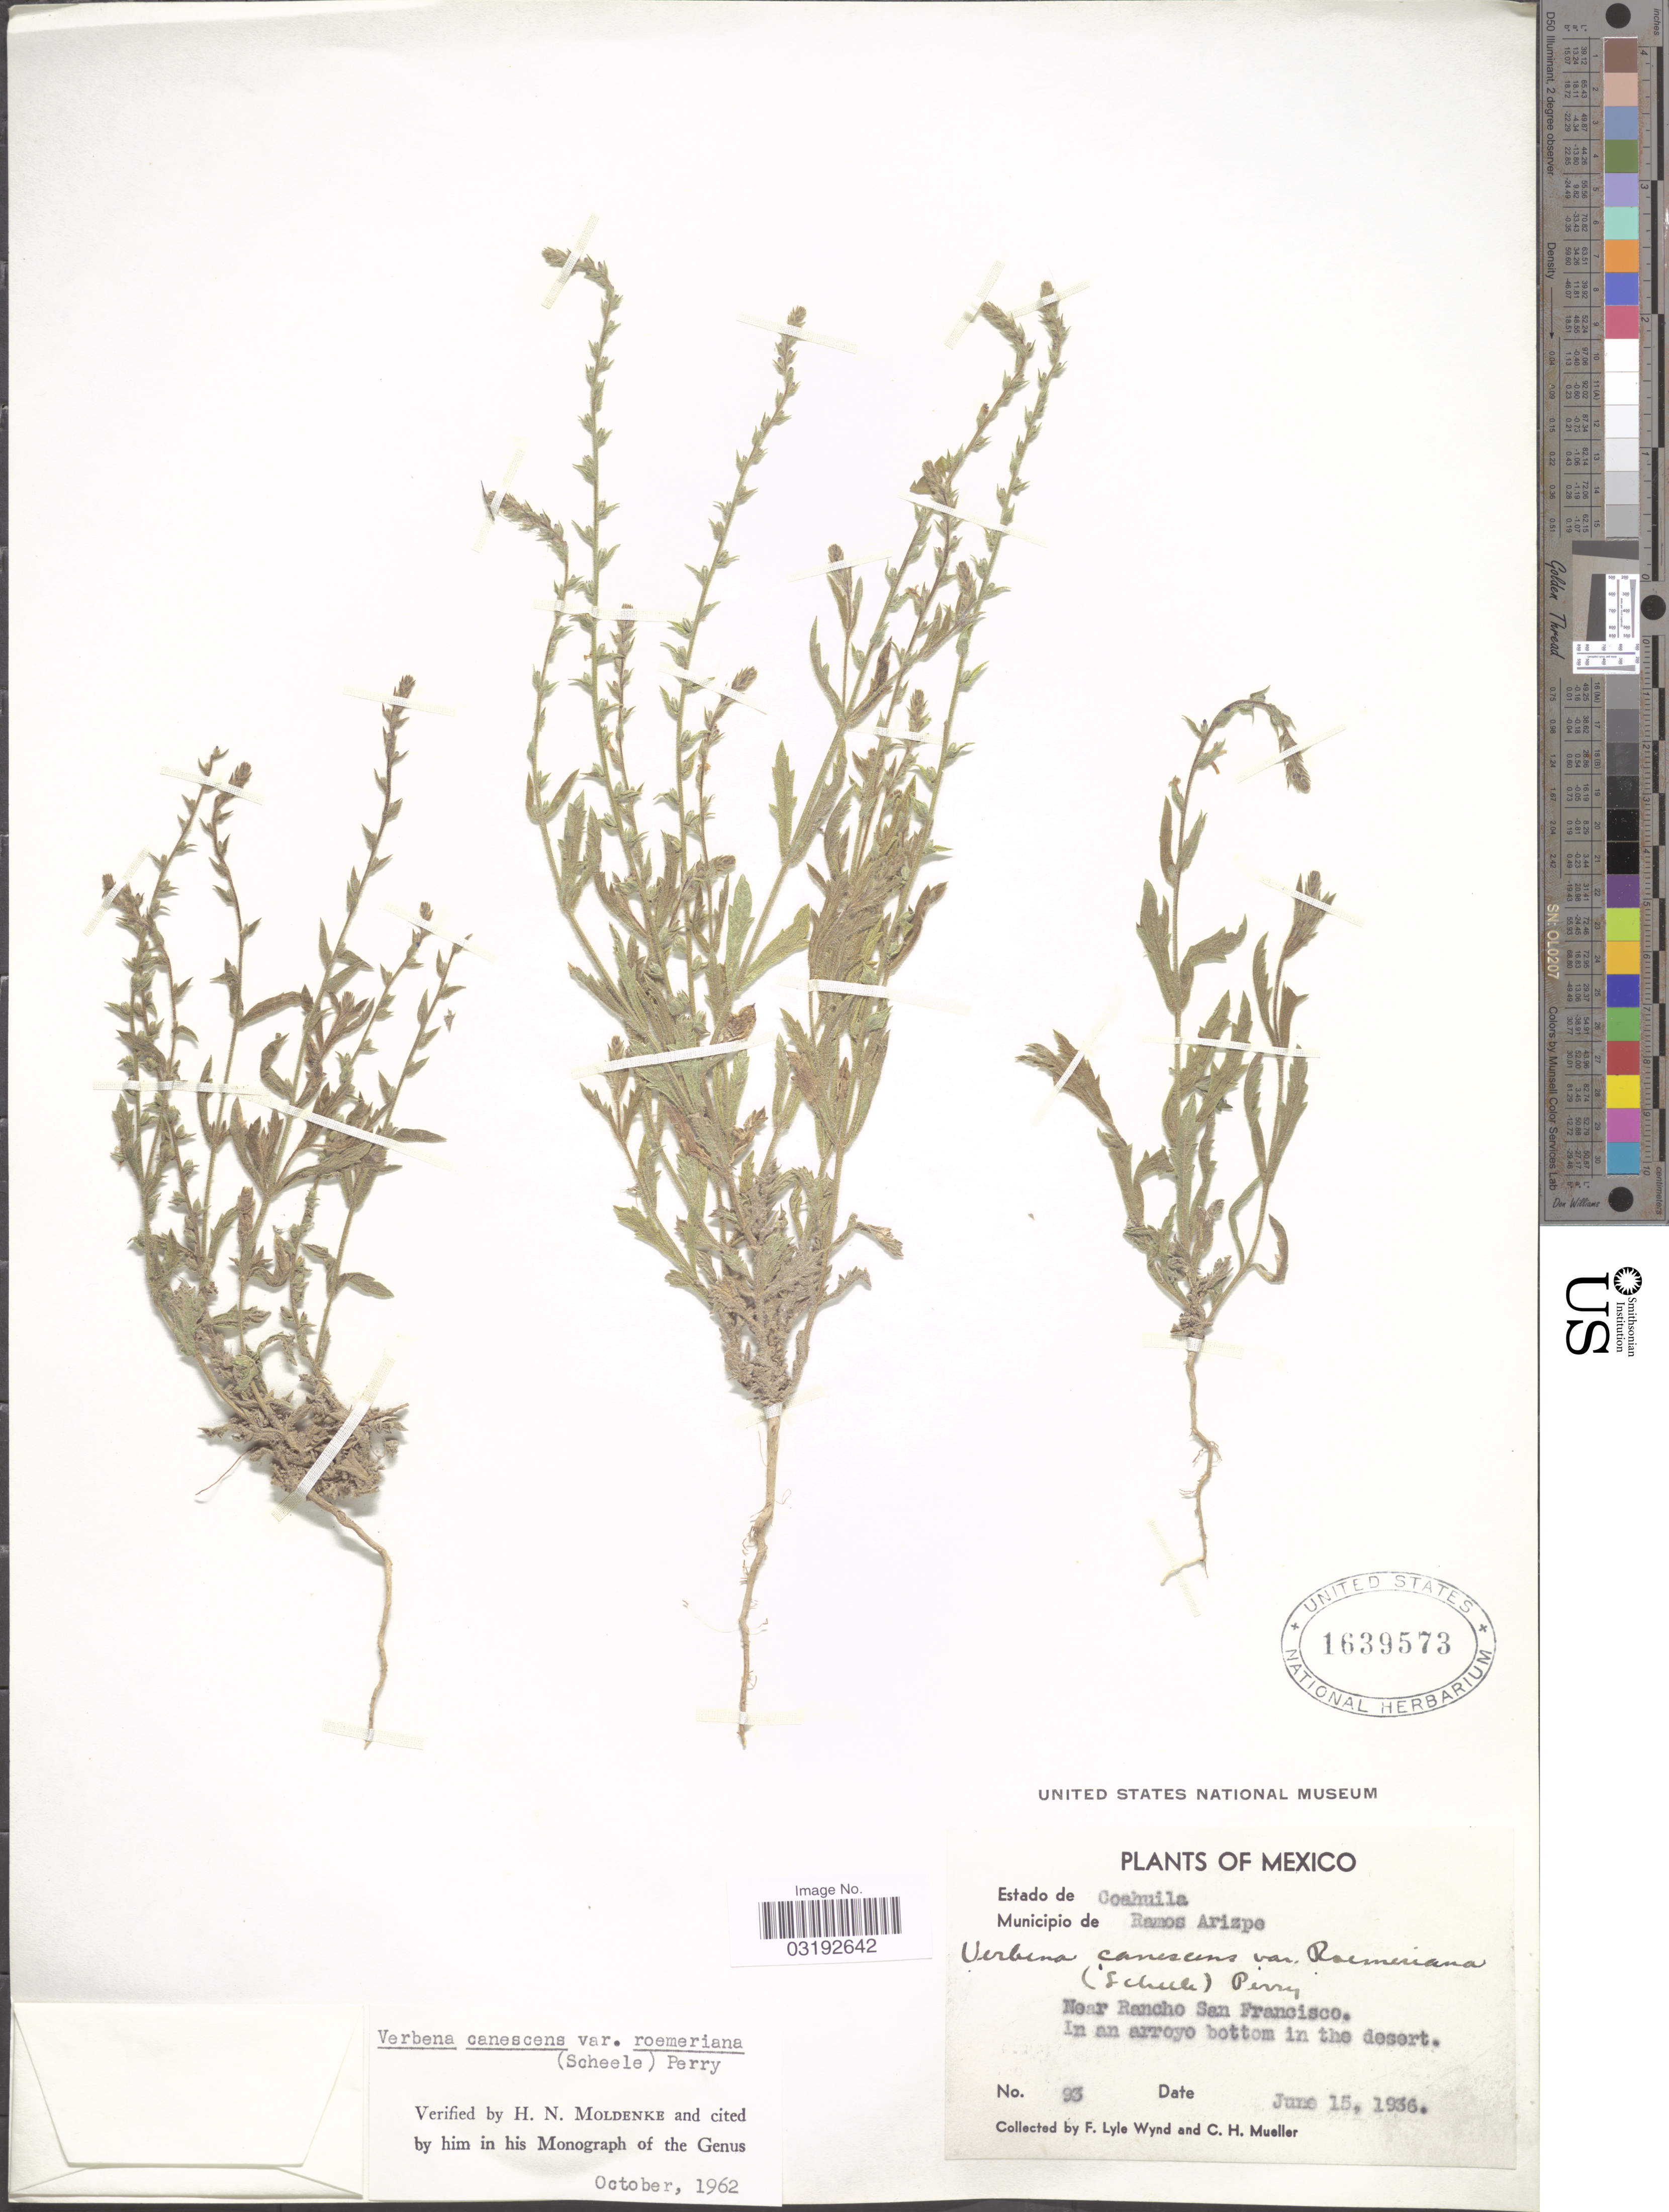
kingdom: Plantae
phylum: Tracheophyta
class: Magnoliopsida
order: Lamiales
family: Verbenaceae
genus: Verbena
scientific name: Verbena canescens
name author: Kunth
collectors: F. L. Wynd & C. H. Mueller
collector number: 93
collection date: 1936-06-15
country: Mexico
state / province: Coahuila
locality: Municipio de Ramos Arizpe. Near Rancho San Francisco.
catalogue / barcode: US 1639573